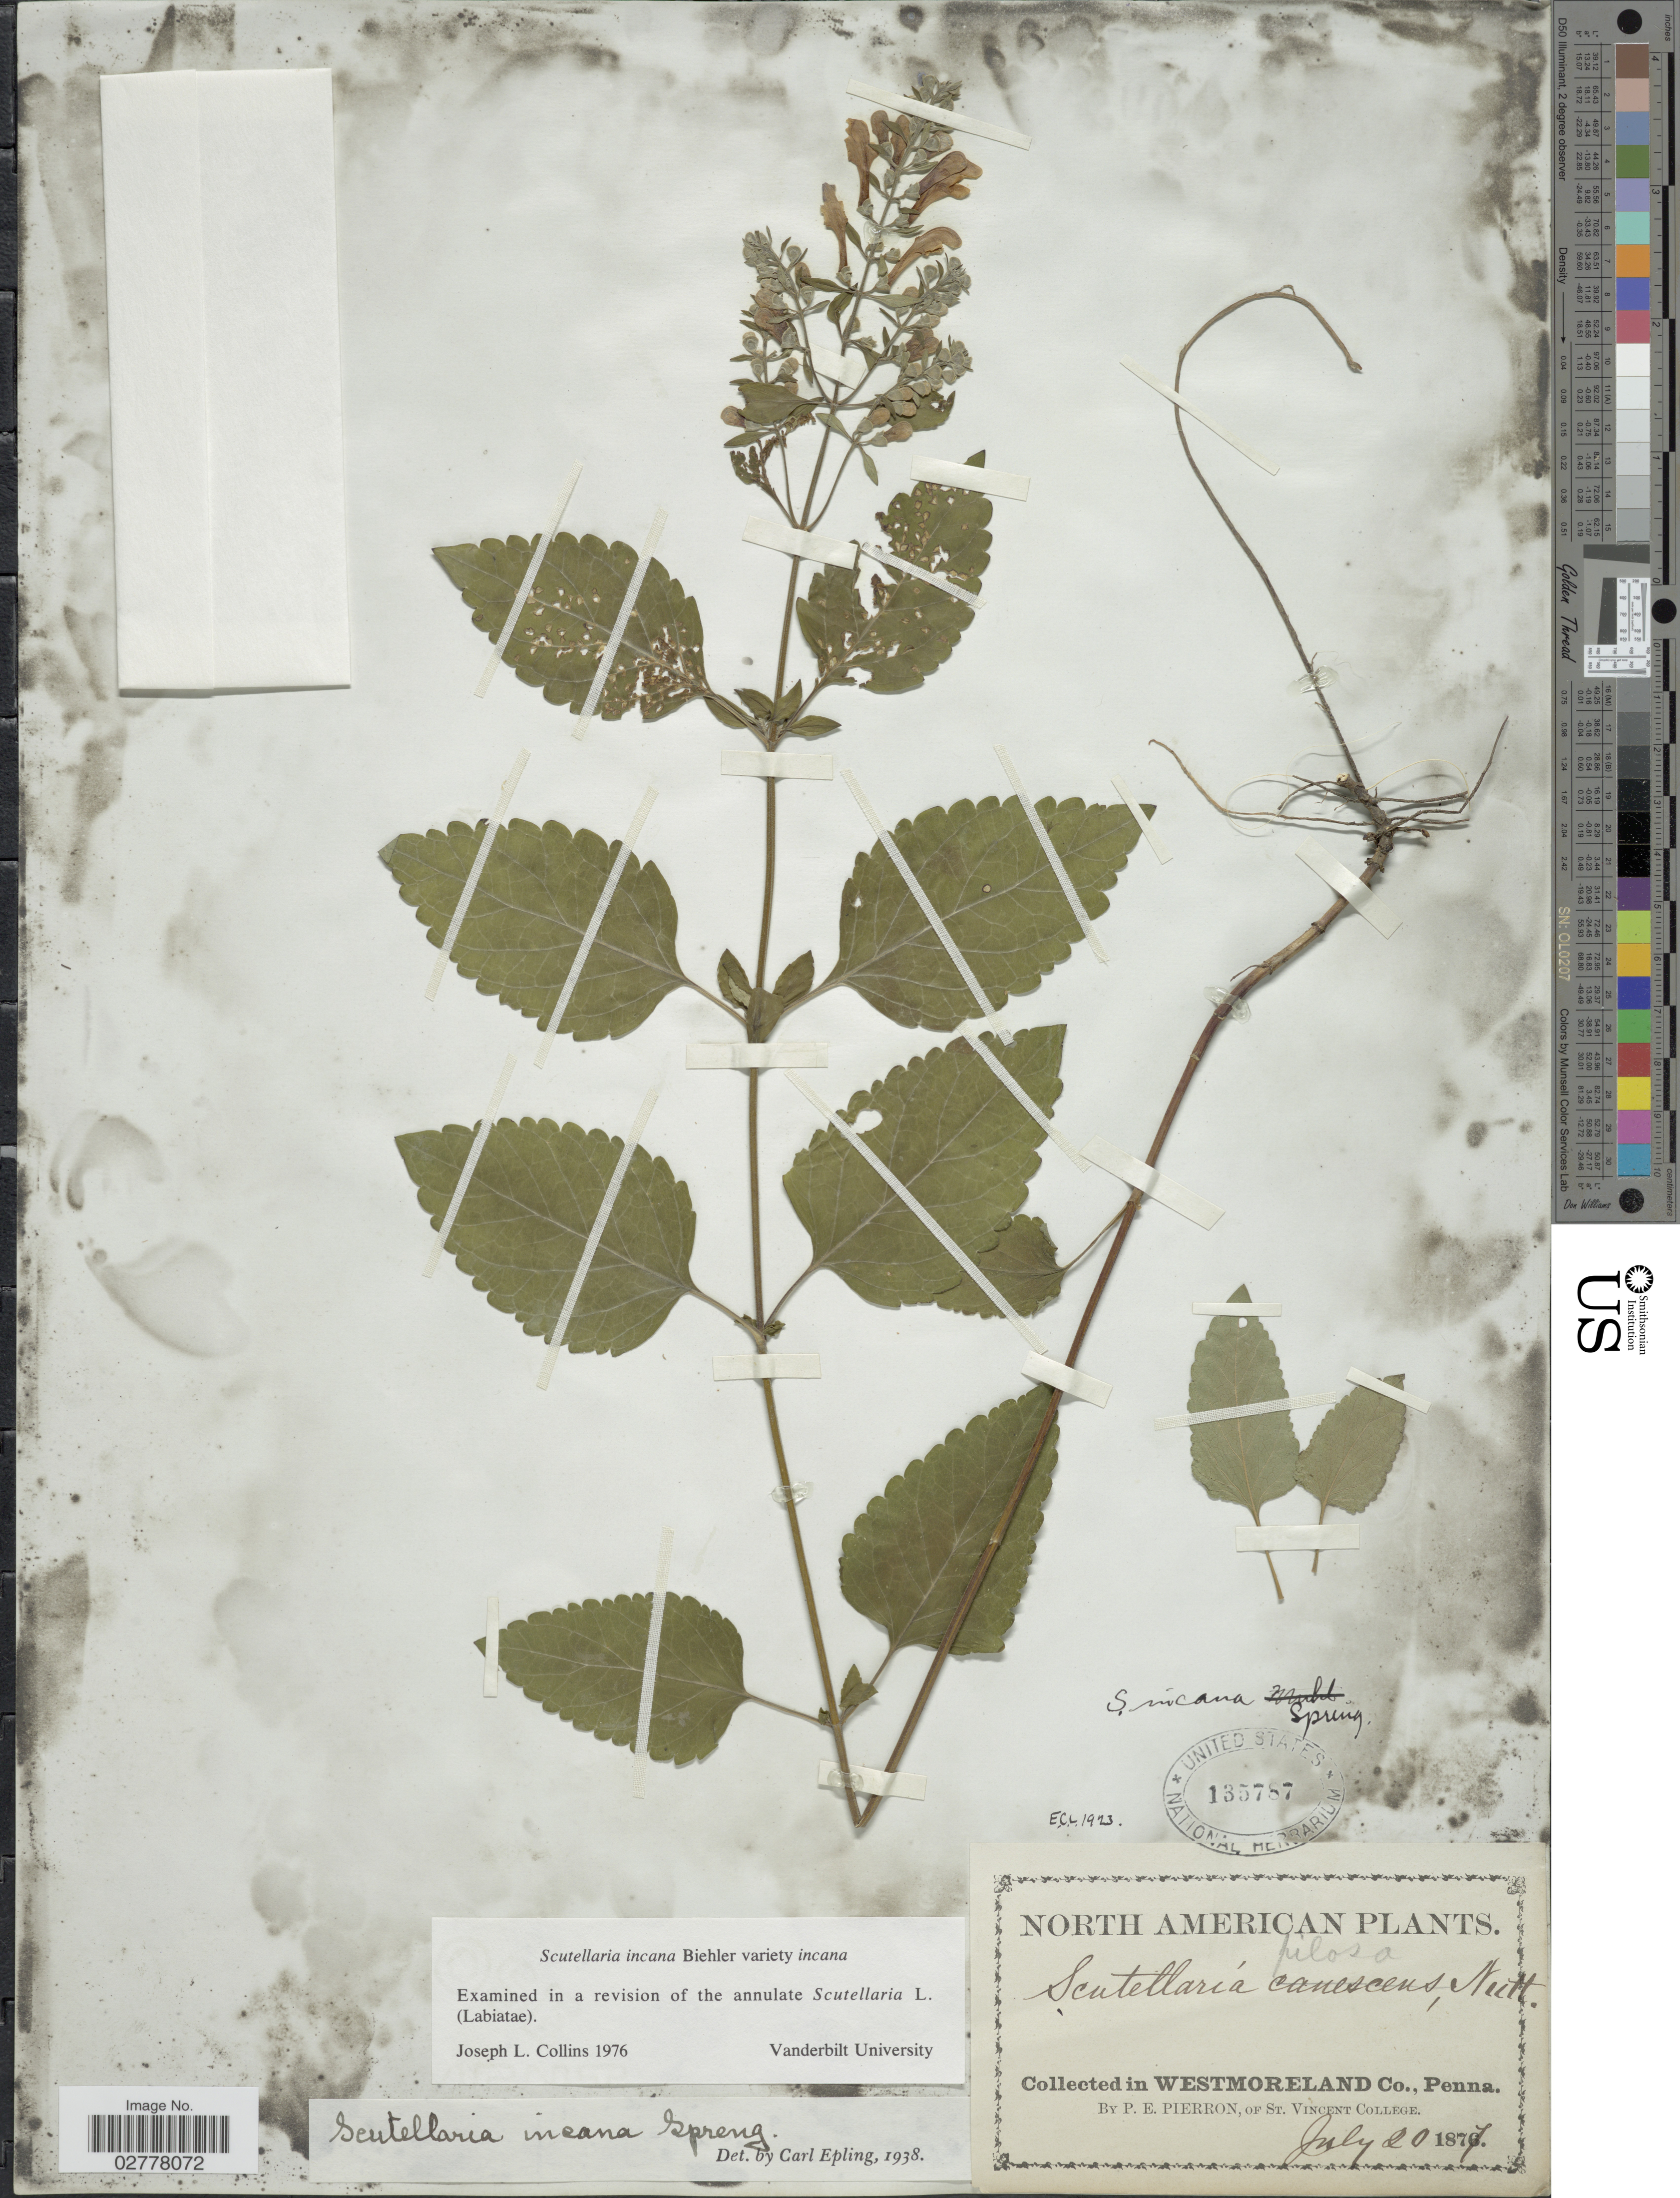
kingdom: Plantae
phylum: Tracheophyta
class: Magnoliopsida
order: Lamiales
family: Lamiaceae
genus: Scutellaria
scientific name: Scutellaria incana var. incana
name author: Biehler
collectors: P. Pierron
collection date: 1877-07-20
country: United States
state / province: Pennsylvania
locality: Westmoreland Co.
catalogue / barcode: US 135787